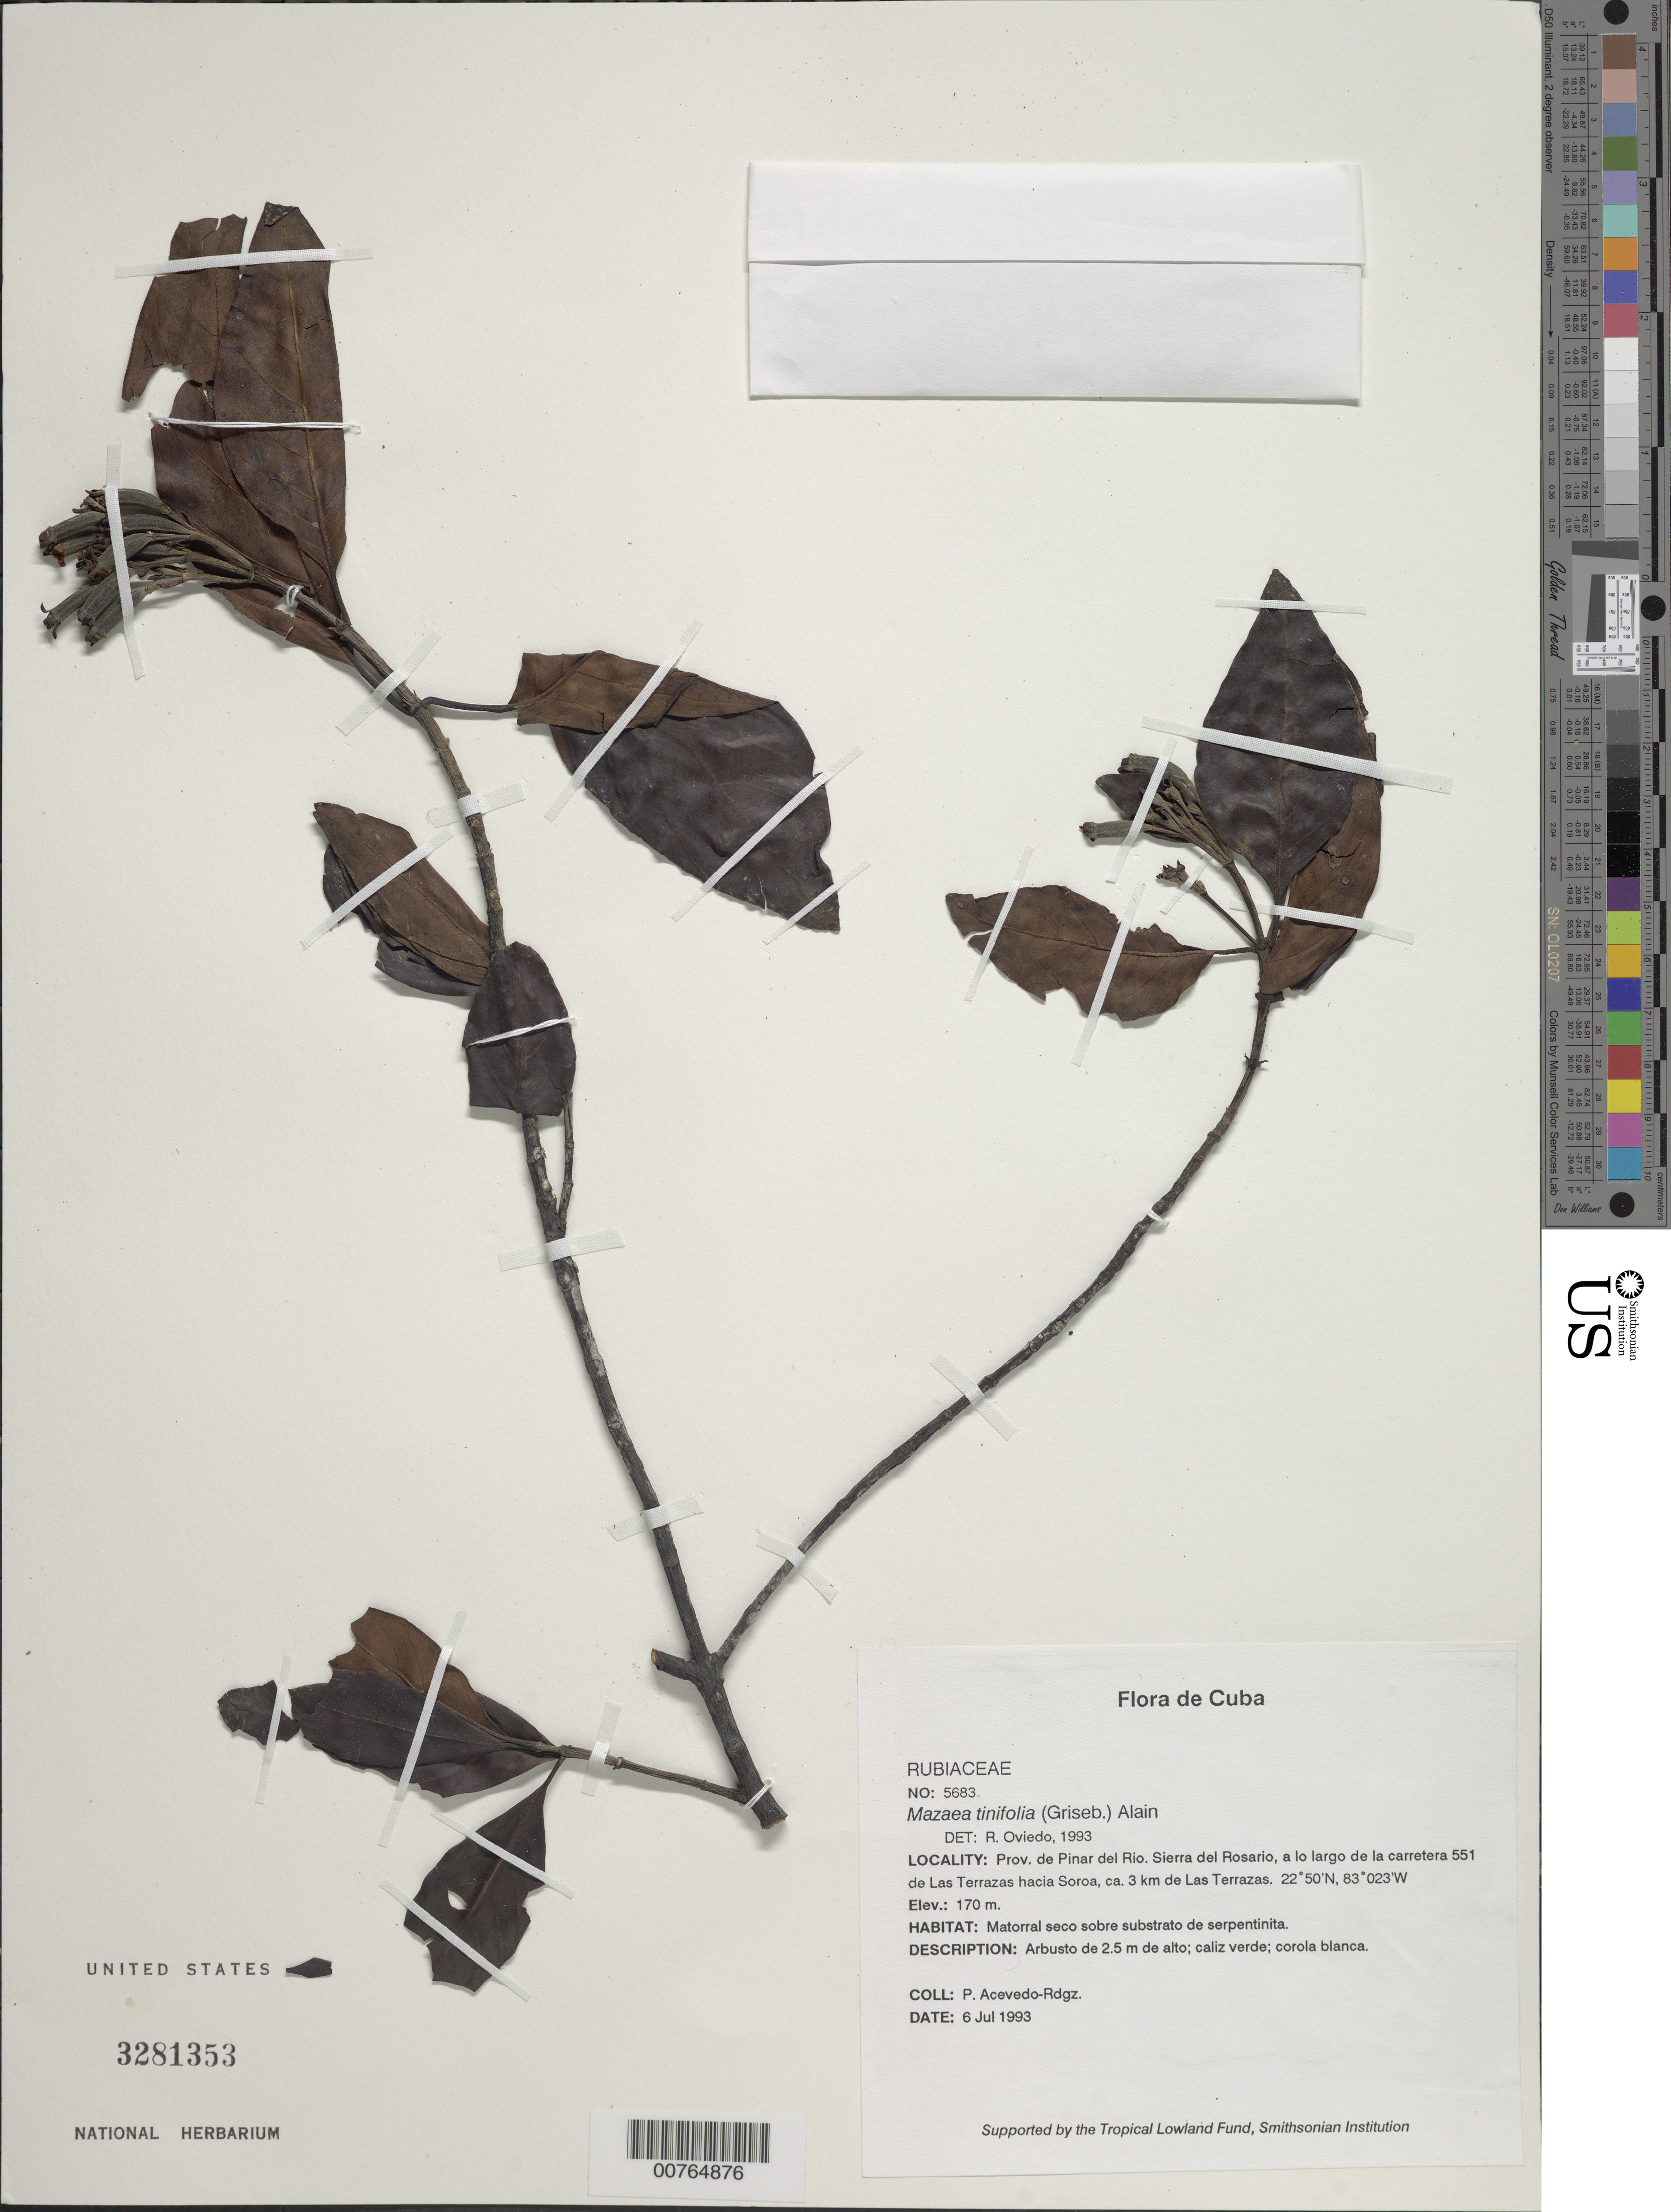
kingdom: Plantae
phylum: Tracheophyta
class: Magnoliopsida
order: Gentianales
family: Rubiaceae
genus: Mazaea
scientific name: Mazaea tinifolia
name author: (Griseb.) Alain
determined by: Oviedo, R.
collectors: P. Acevedo-Rodr.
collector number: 5683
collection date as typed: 06 Jul 1993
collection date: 1993-07-06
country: Cuba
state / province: Pinar del Rio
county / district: Municipio de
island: Cuba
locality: Prov de Pinar del Río Sierra del Rosario, a lo largo de la carretera 551 de Las Terrazas hacia Soroa, ca 3 km de Las Terrazas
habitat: Matorral seco sobre substrato de serpentinita.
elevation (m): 170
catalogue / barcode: US 3281353